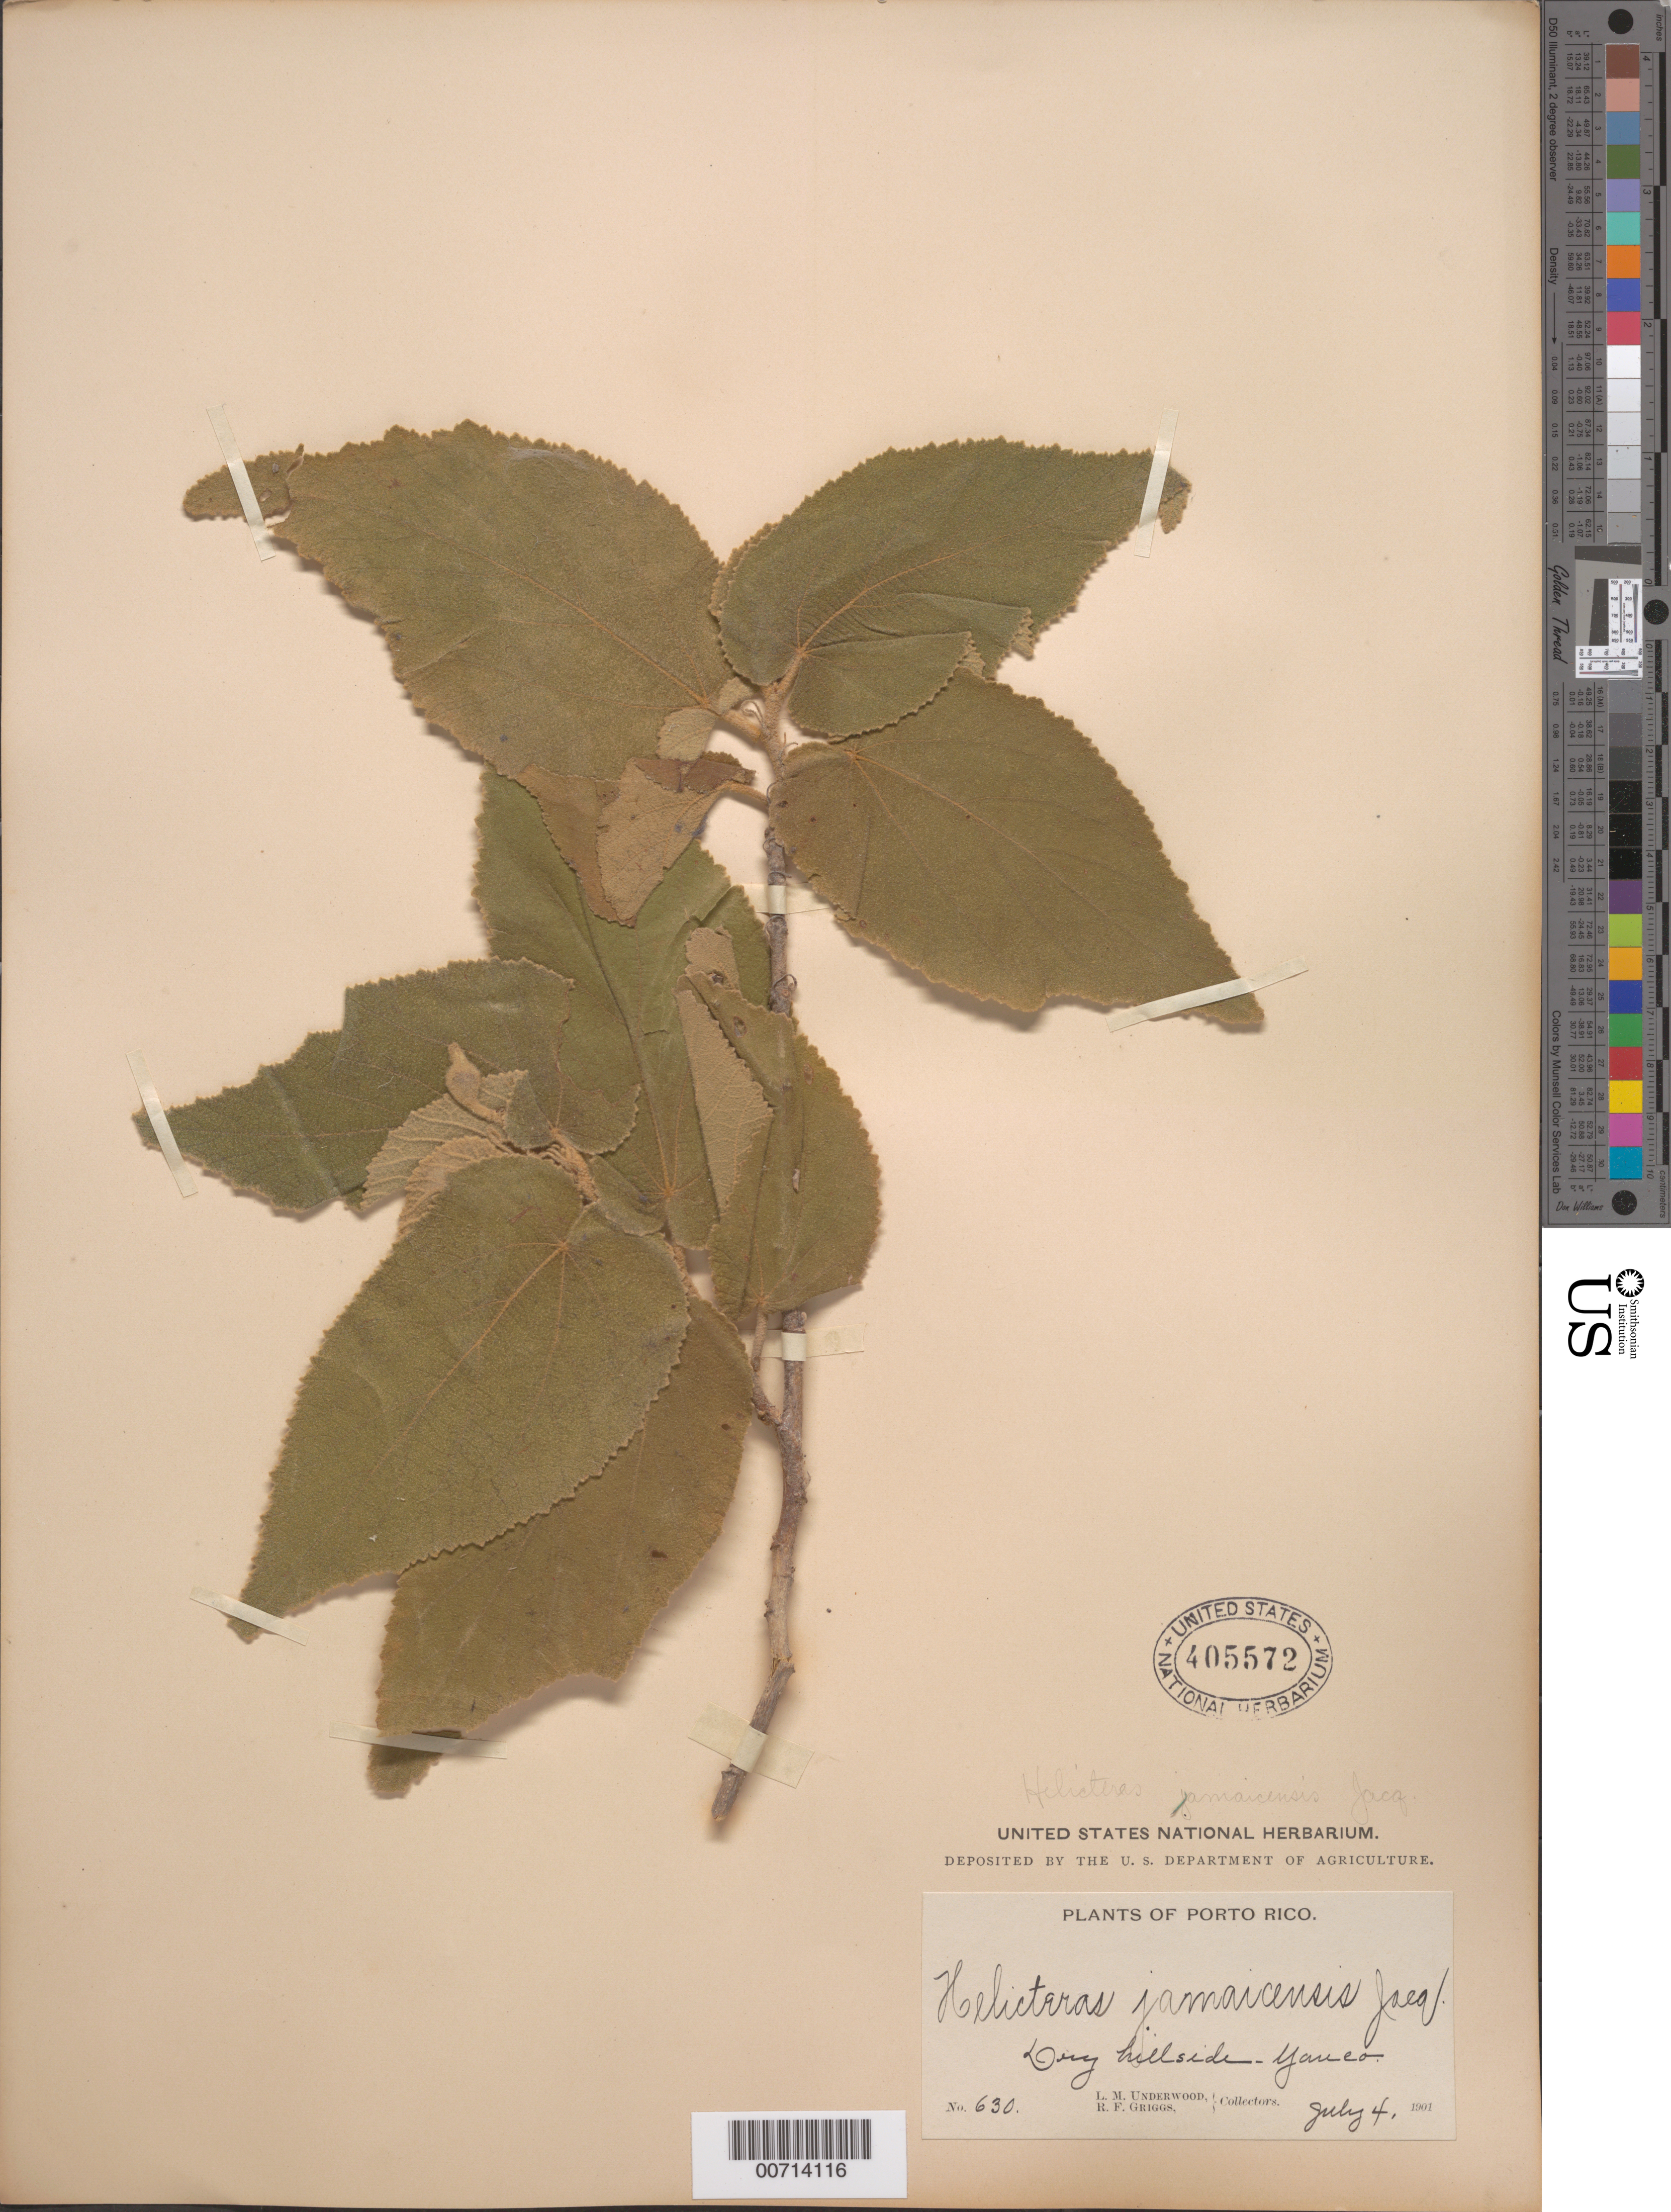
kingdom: Plantae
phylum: Tracheophyta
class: Magnoliopsida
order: Malvales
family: Malvaceae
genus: Helicteres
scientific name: Helicteres jamaicensis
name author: Jacq.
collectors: L. M. Underwood & R. F. Griggs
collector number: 630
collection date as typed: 04 Jul 1901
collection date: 1901-07-04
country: Puerto Rico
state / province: Yauco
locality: Yauco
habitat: Dry hillside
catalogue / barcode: US 405572